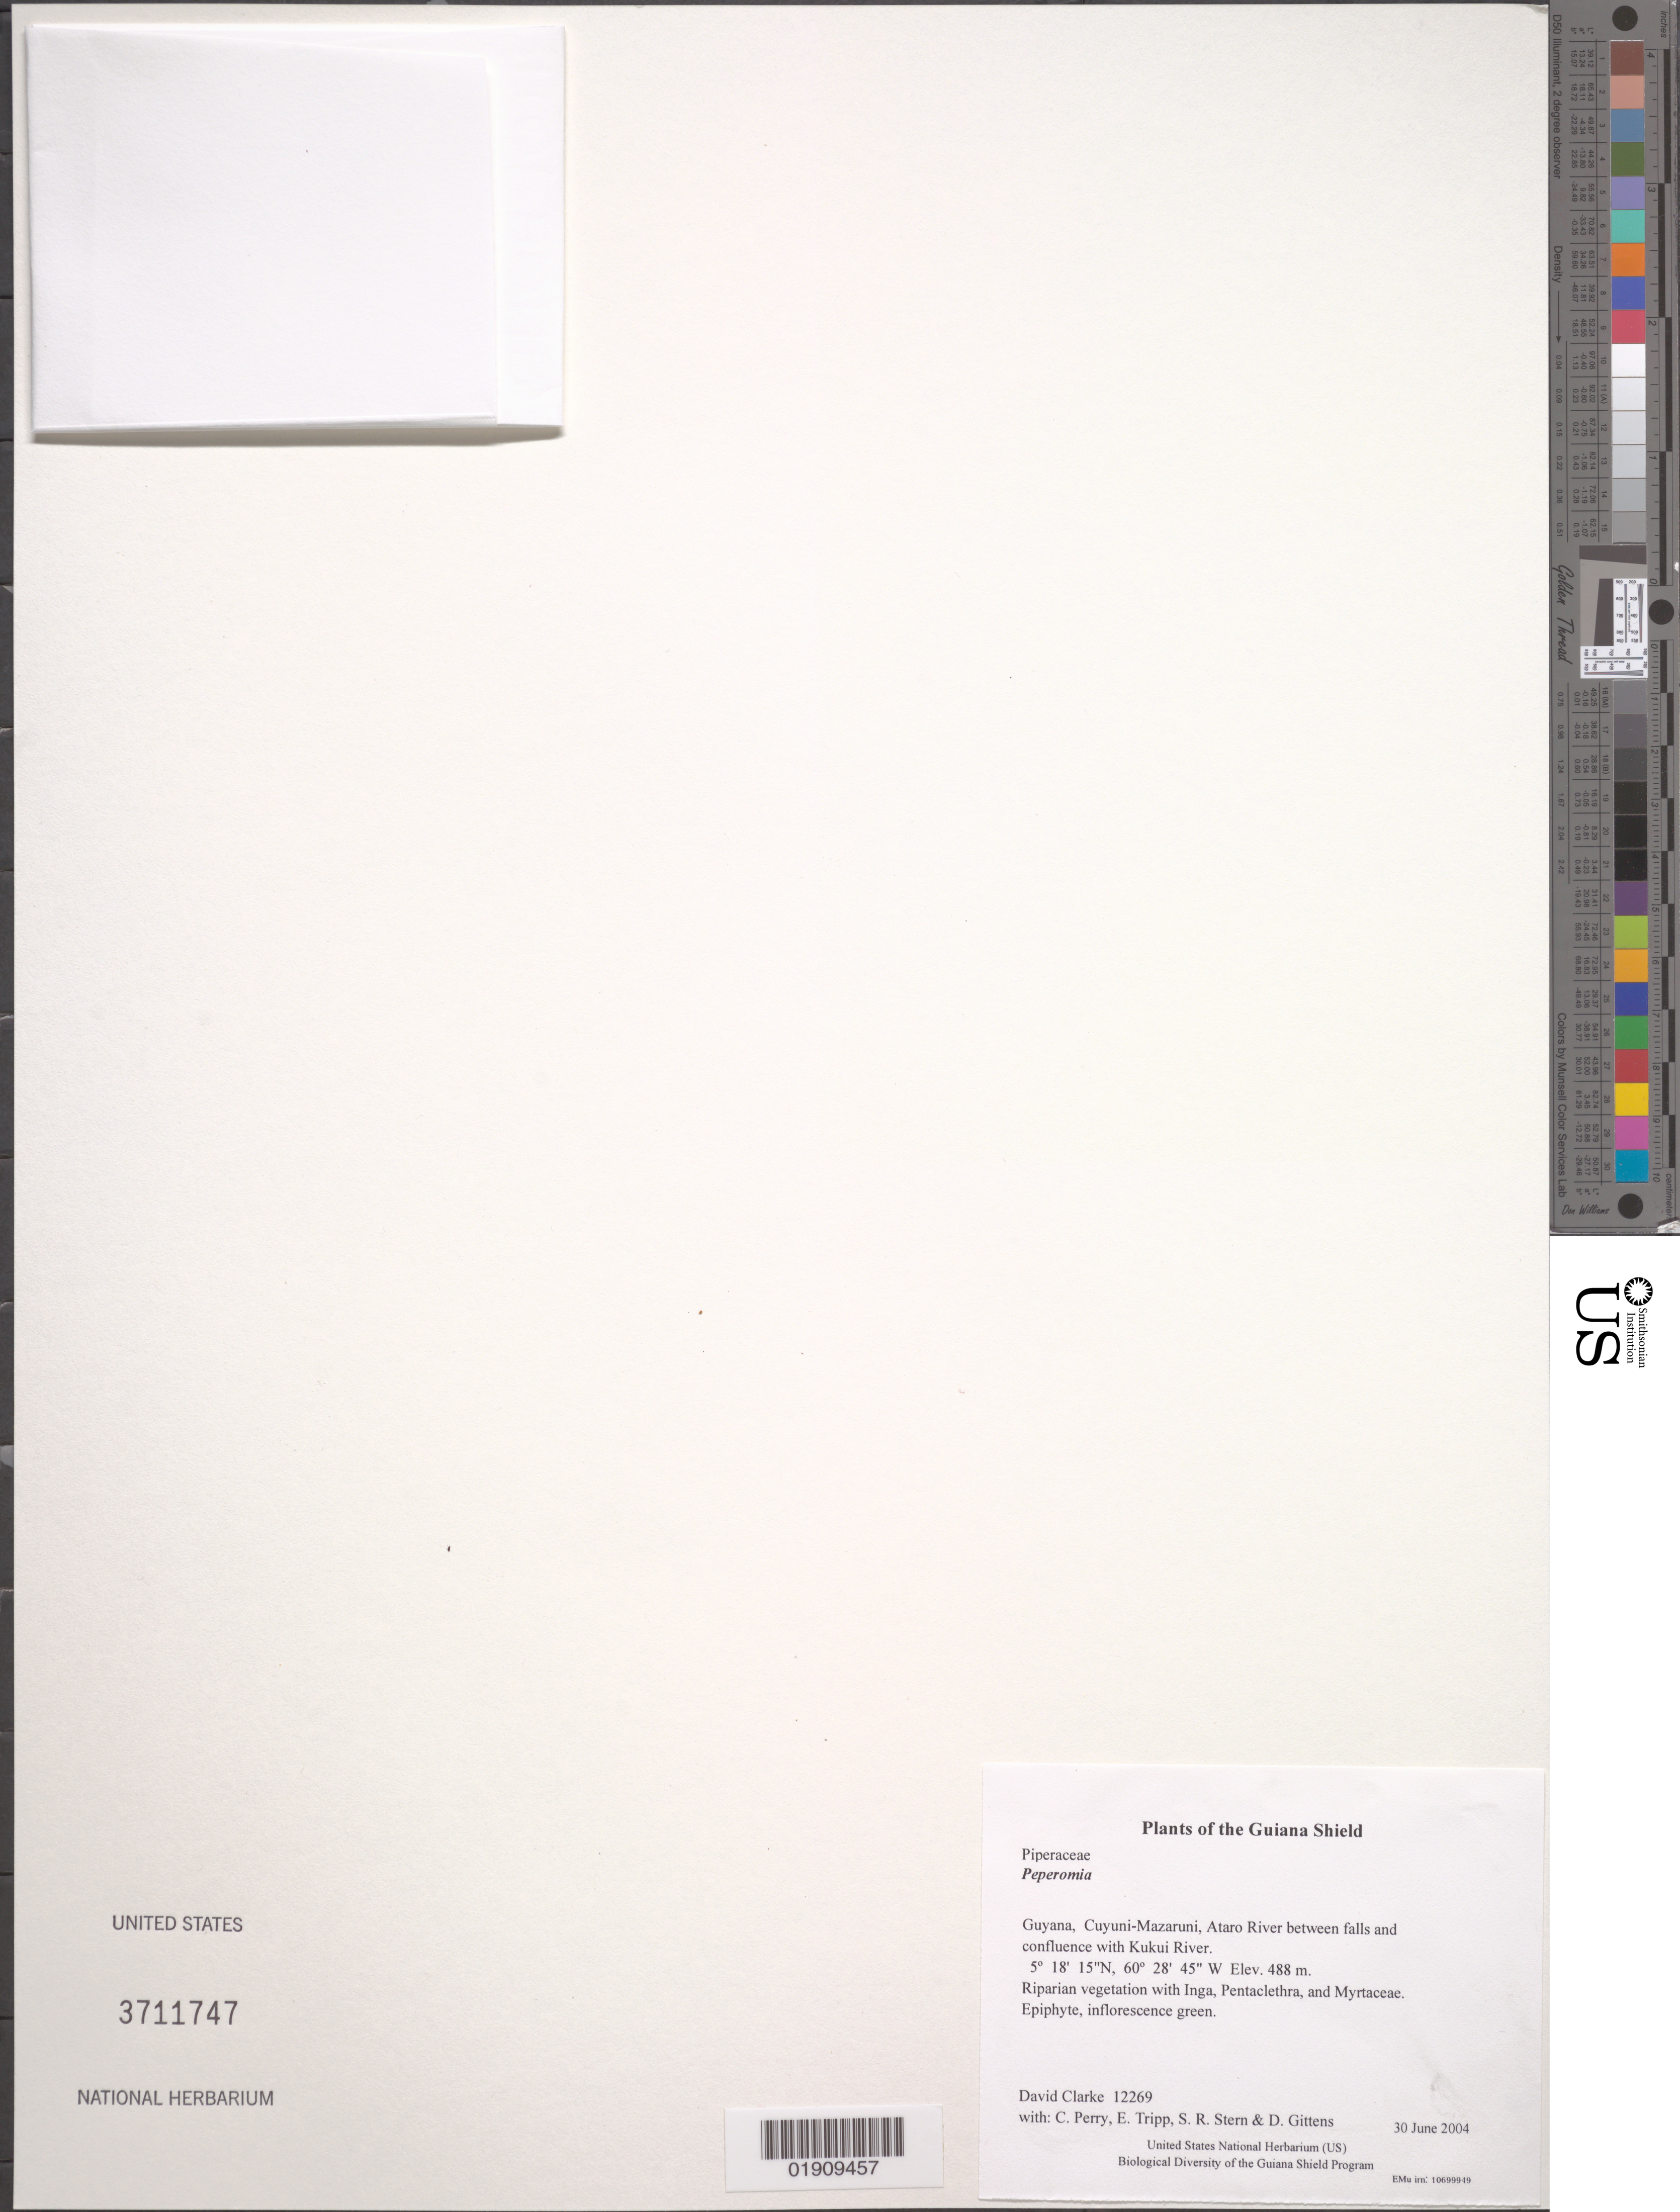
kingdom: Plantae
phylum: Tracheophyta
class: Magnoliopsida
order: Piperales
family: Piperaceae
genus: Peperomia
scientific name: Peperomia rotundifolia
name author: (L.) Kunth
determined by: Jiménez, José Estaban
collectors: H. D. Clarke, C. Perry, E. Tripp, S. R. Stern & D. Gittens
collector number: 12269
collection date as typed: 30 June 2004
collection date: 2004-06-30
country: Guyana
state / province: Cuyuni-Mazaruni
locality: Ataro River between falls and confluence with Kukui River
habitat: Riparian vegetation with Inga, Pentaclethra, and Myrtaceae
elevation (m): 488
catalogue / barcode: US 3711747